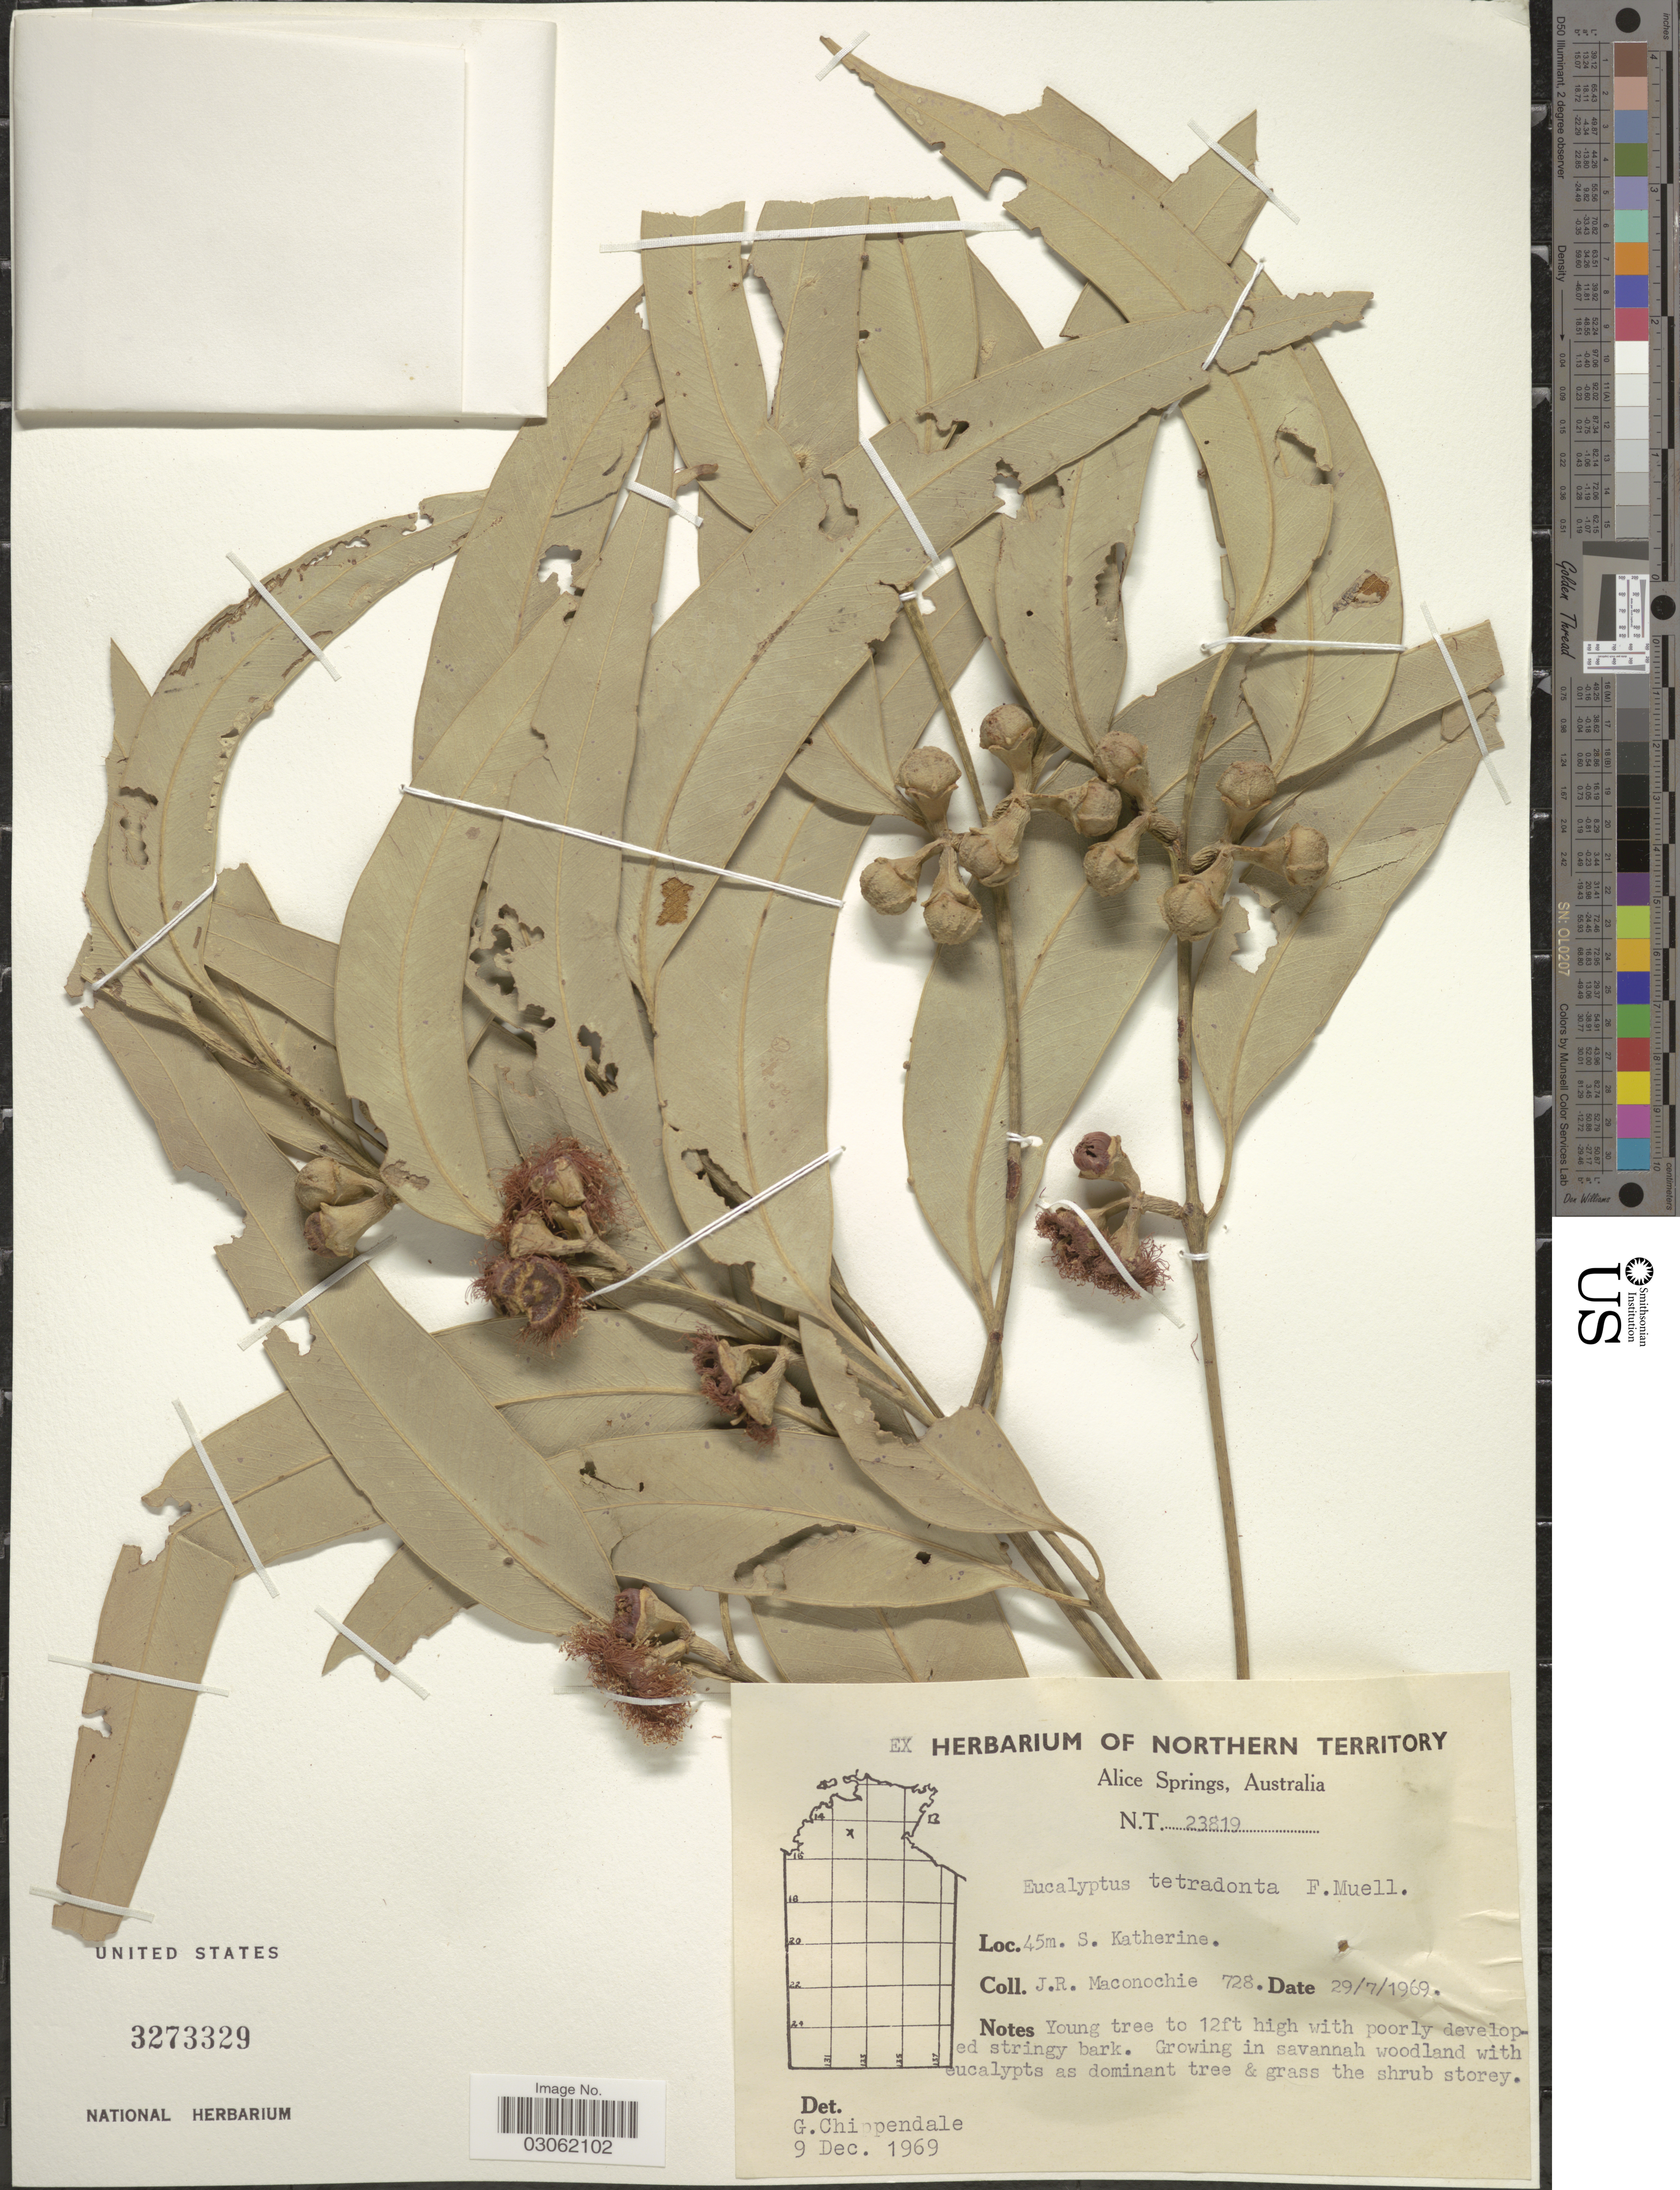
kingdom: Plantae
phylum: Tracheophyta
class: Magnoliopsida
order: Myrtales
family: Myrtaceae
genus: Eucalyptus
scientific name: Eucalyptus tetrodonta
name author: F. Muell.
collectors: J. Maconochie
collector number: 728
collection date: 1969-07-29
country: Australia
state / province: Northern Territory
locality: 45m. S. Katherine.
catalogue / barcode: US 3273329